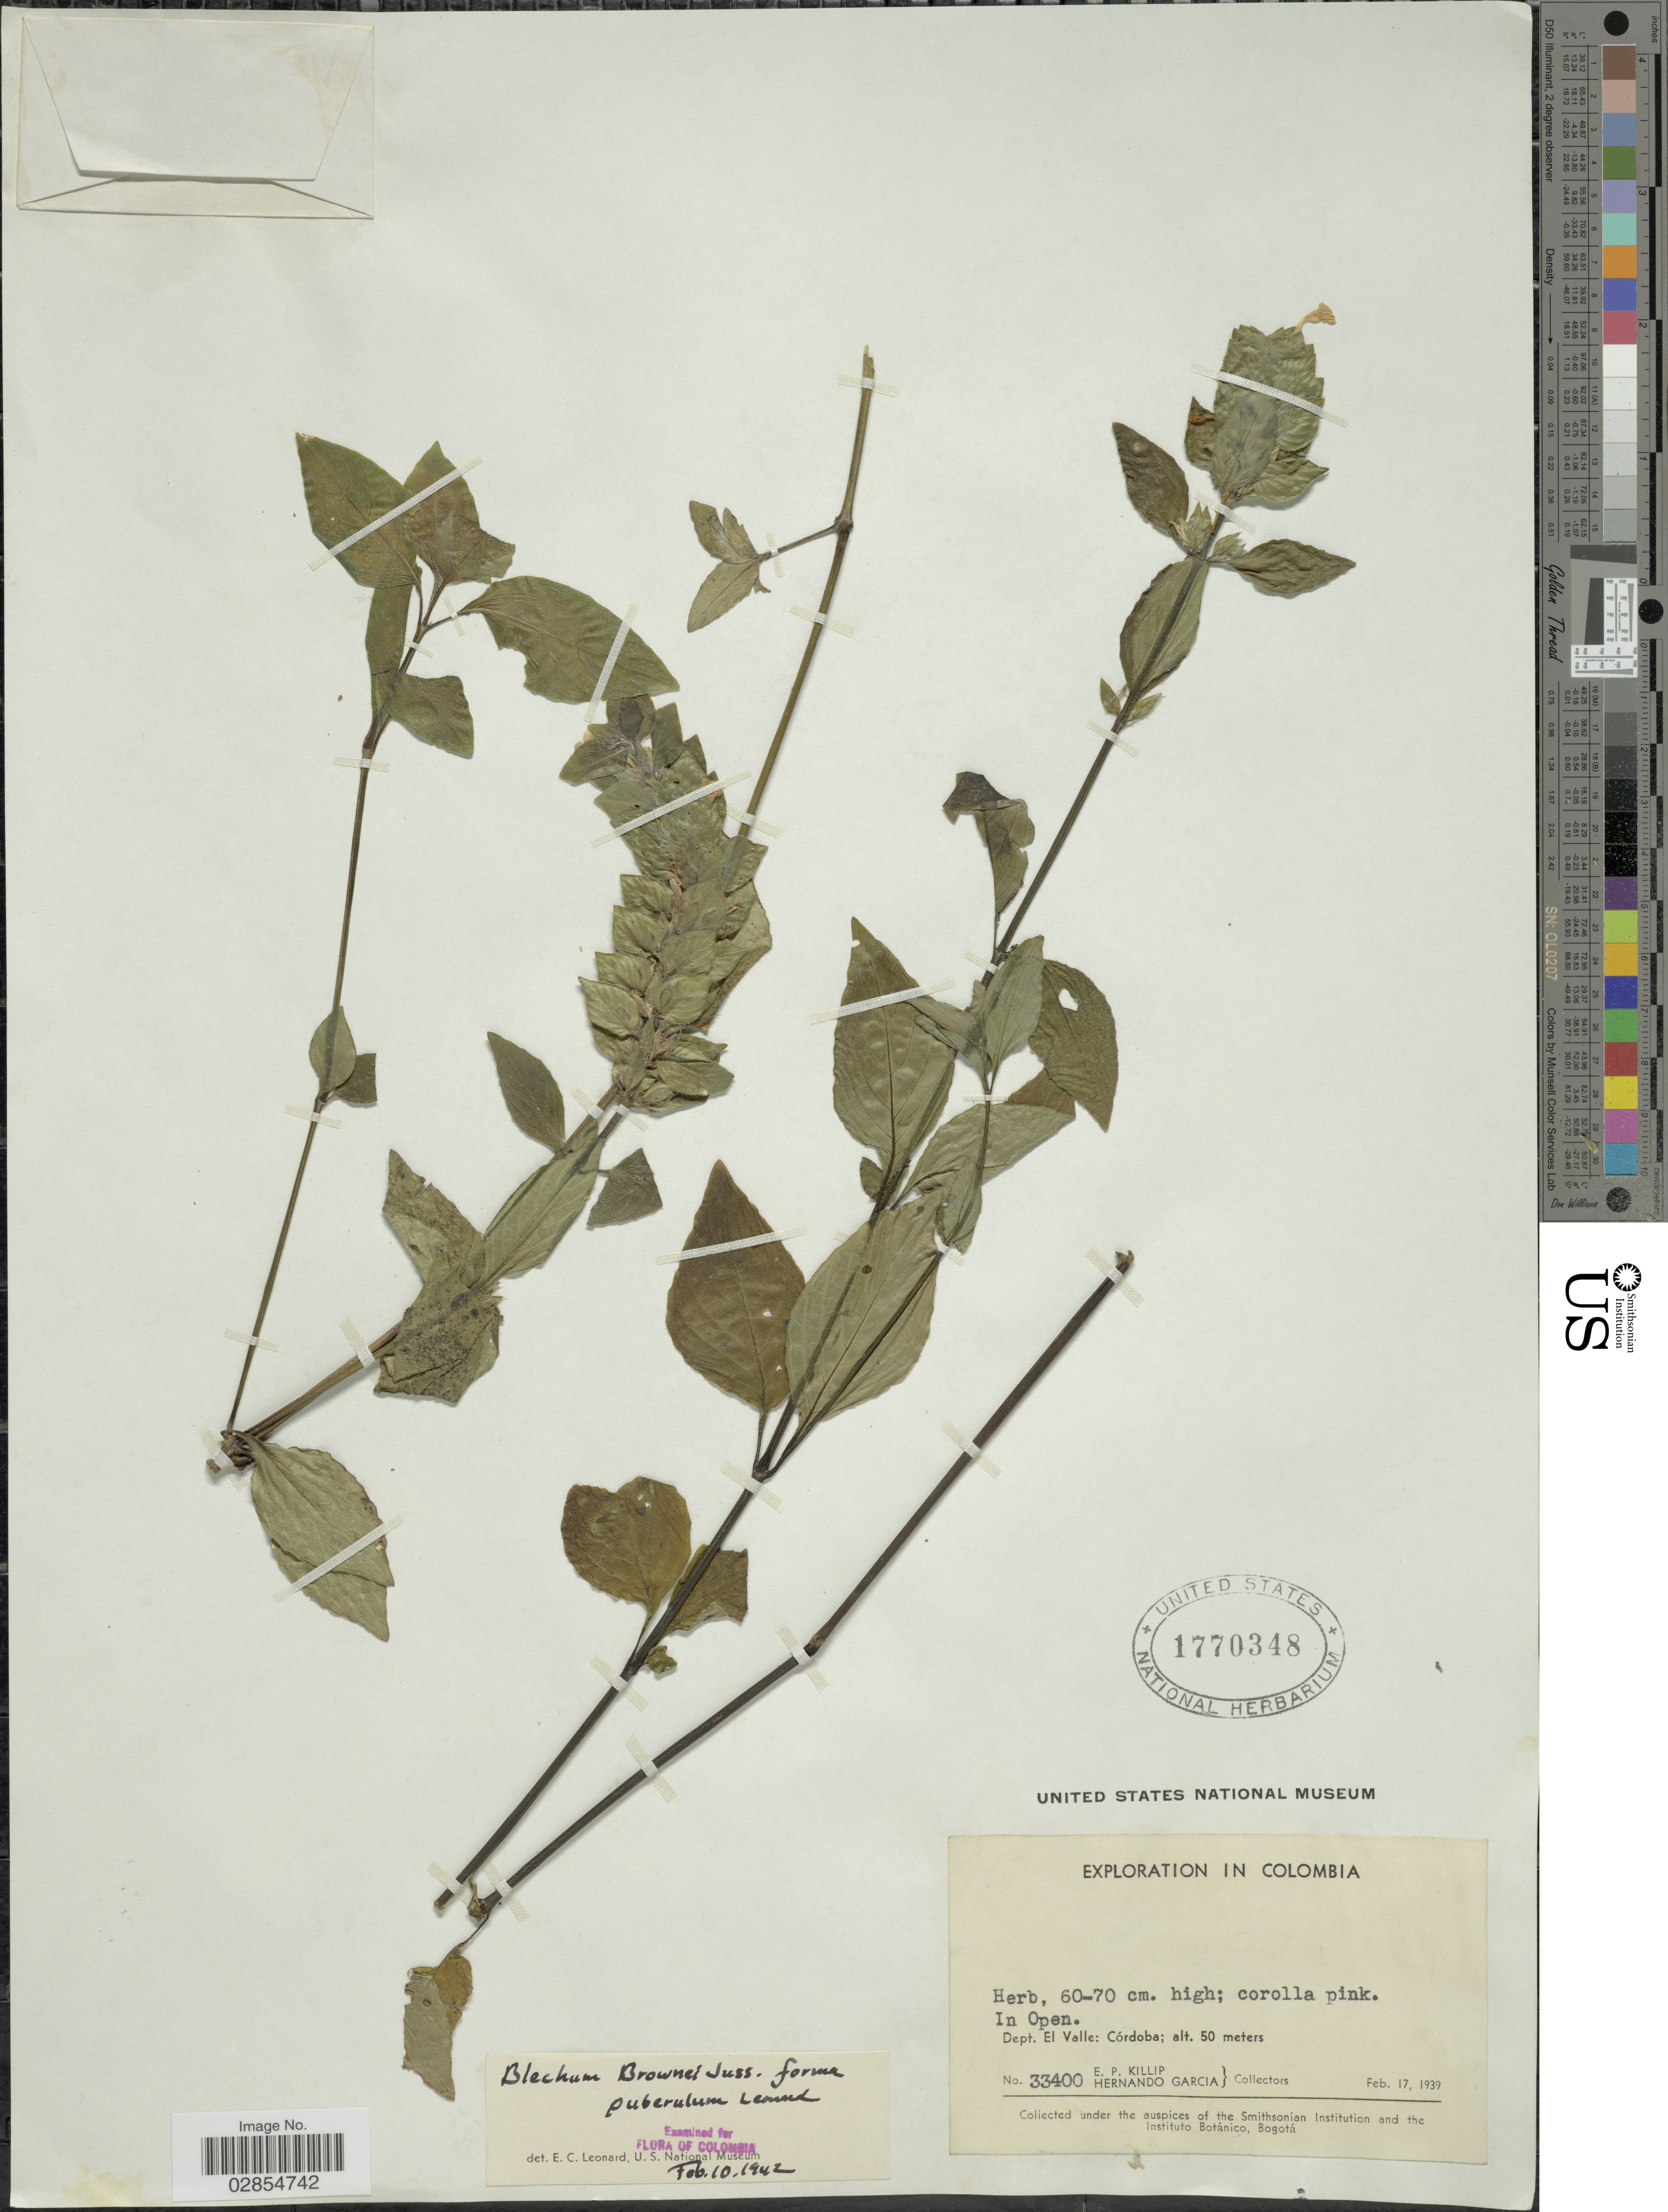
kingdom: Plantae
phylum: Tracheophyta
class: Magnoliopsida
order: Lamiales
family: Acanthaceae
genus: Blechum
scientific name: Blechum pyramidatum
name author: (Lam.) Urb.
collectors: E. P. Killip & H. Garcia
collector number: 33400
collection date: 1939-02-17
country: Colombia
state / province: Valle del Cauca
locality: Dept. El Valle: Córdoba.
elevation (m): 50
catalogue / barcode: US 1770348